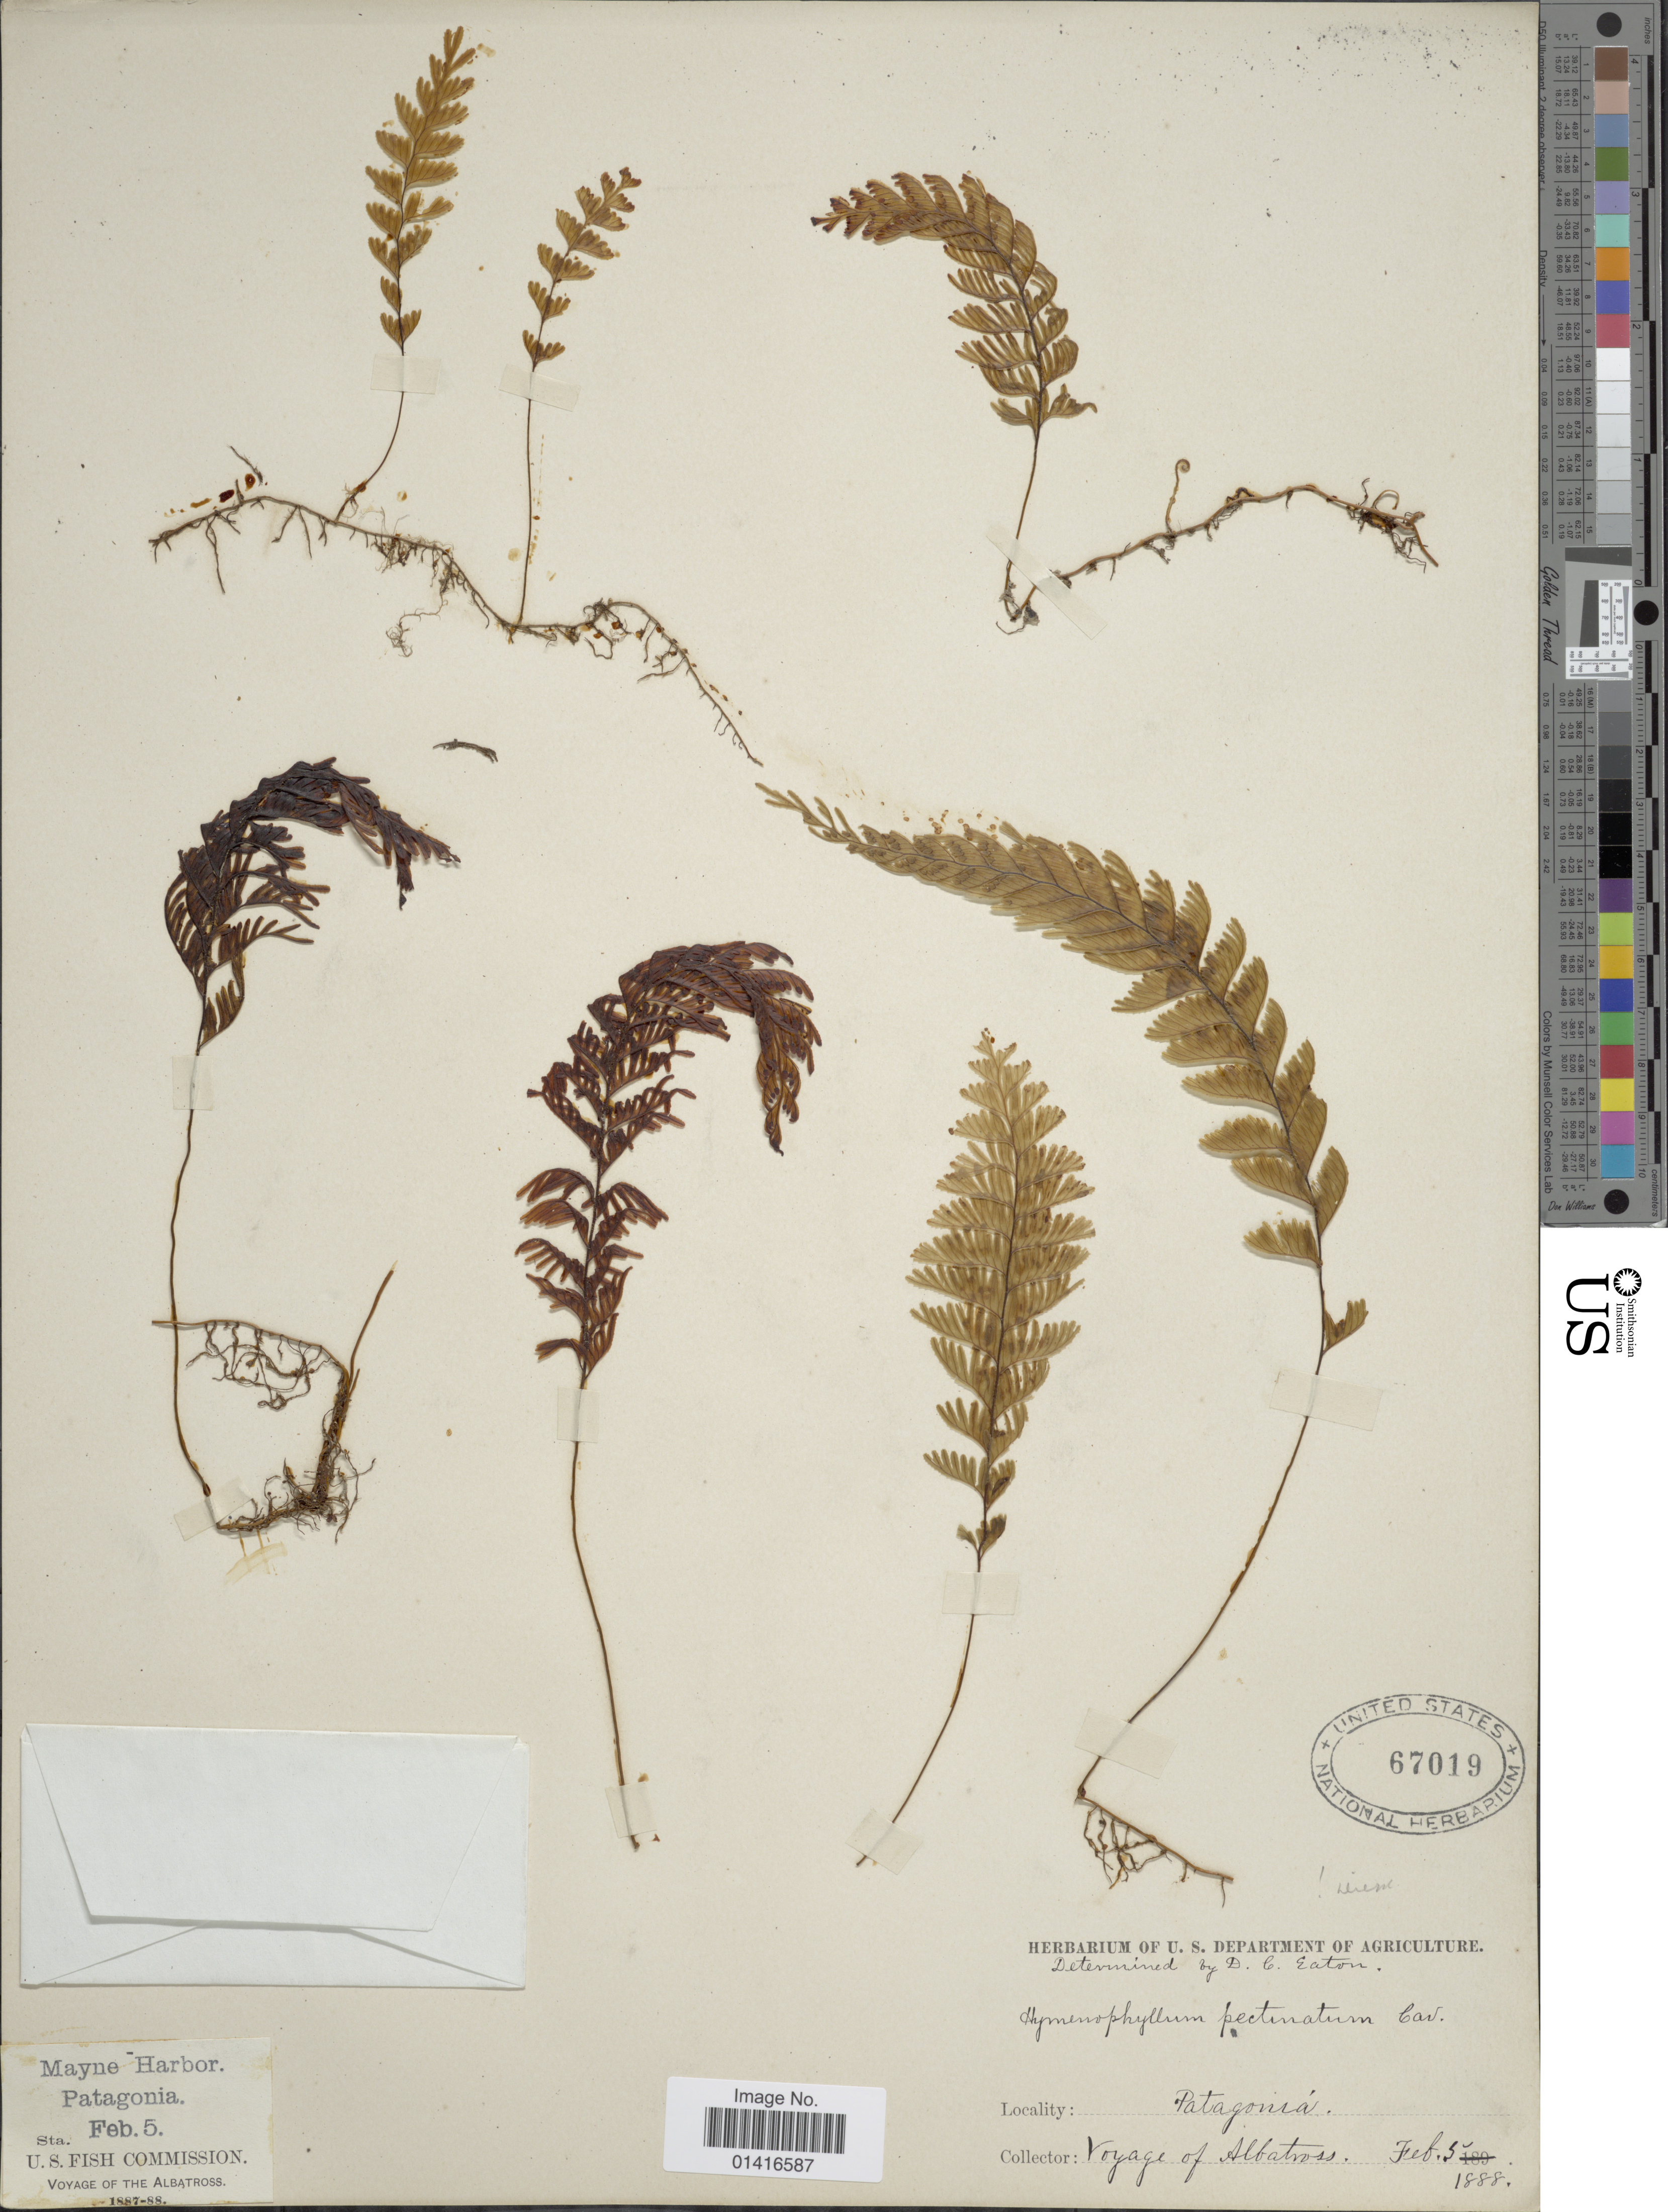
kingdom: Plantae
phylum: Tracheophyta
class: Polypodiopsida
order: Hymenophyllales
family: Hymenophyllaceae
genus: Hymenophyllum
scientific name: Hymenophyllum pectinatum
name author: Cav.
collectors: "The Albatross"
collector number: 1887-88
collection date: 1888-02-05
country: Chile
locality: Patagonia, Mayne Harbor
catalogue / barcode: US 67019